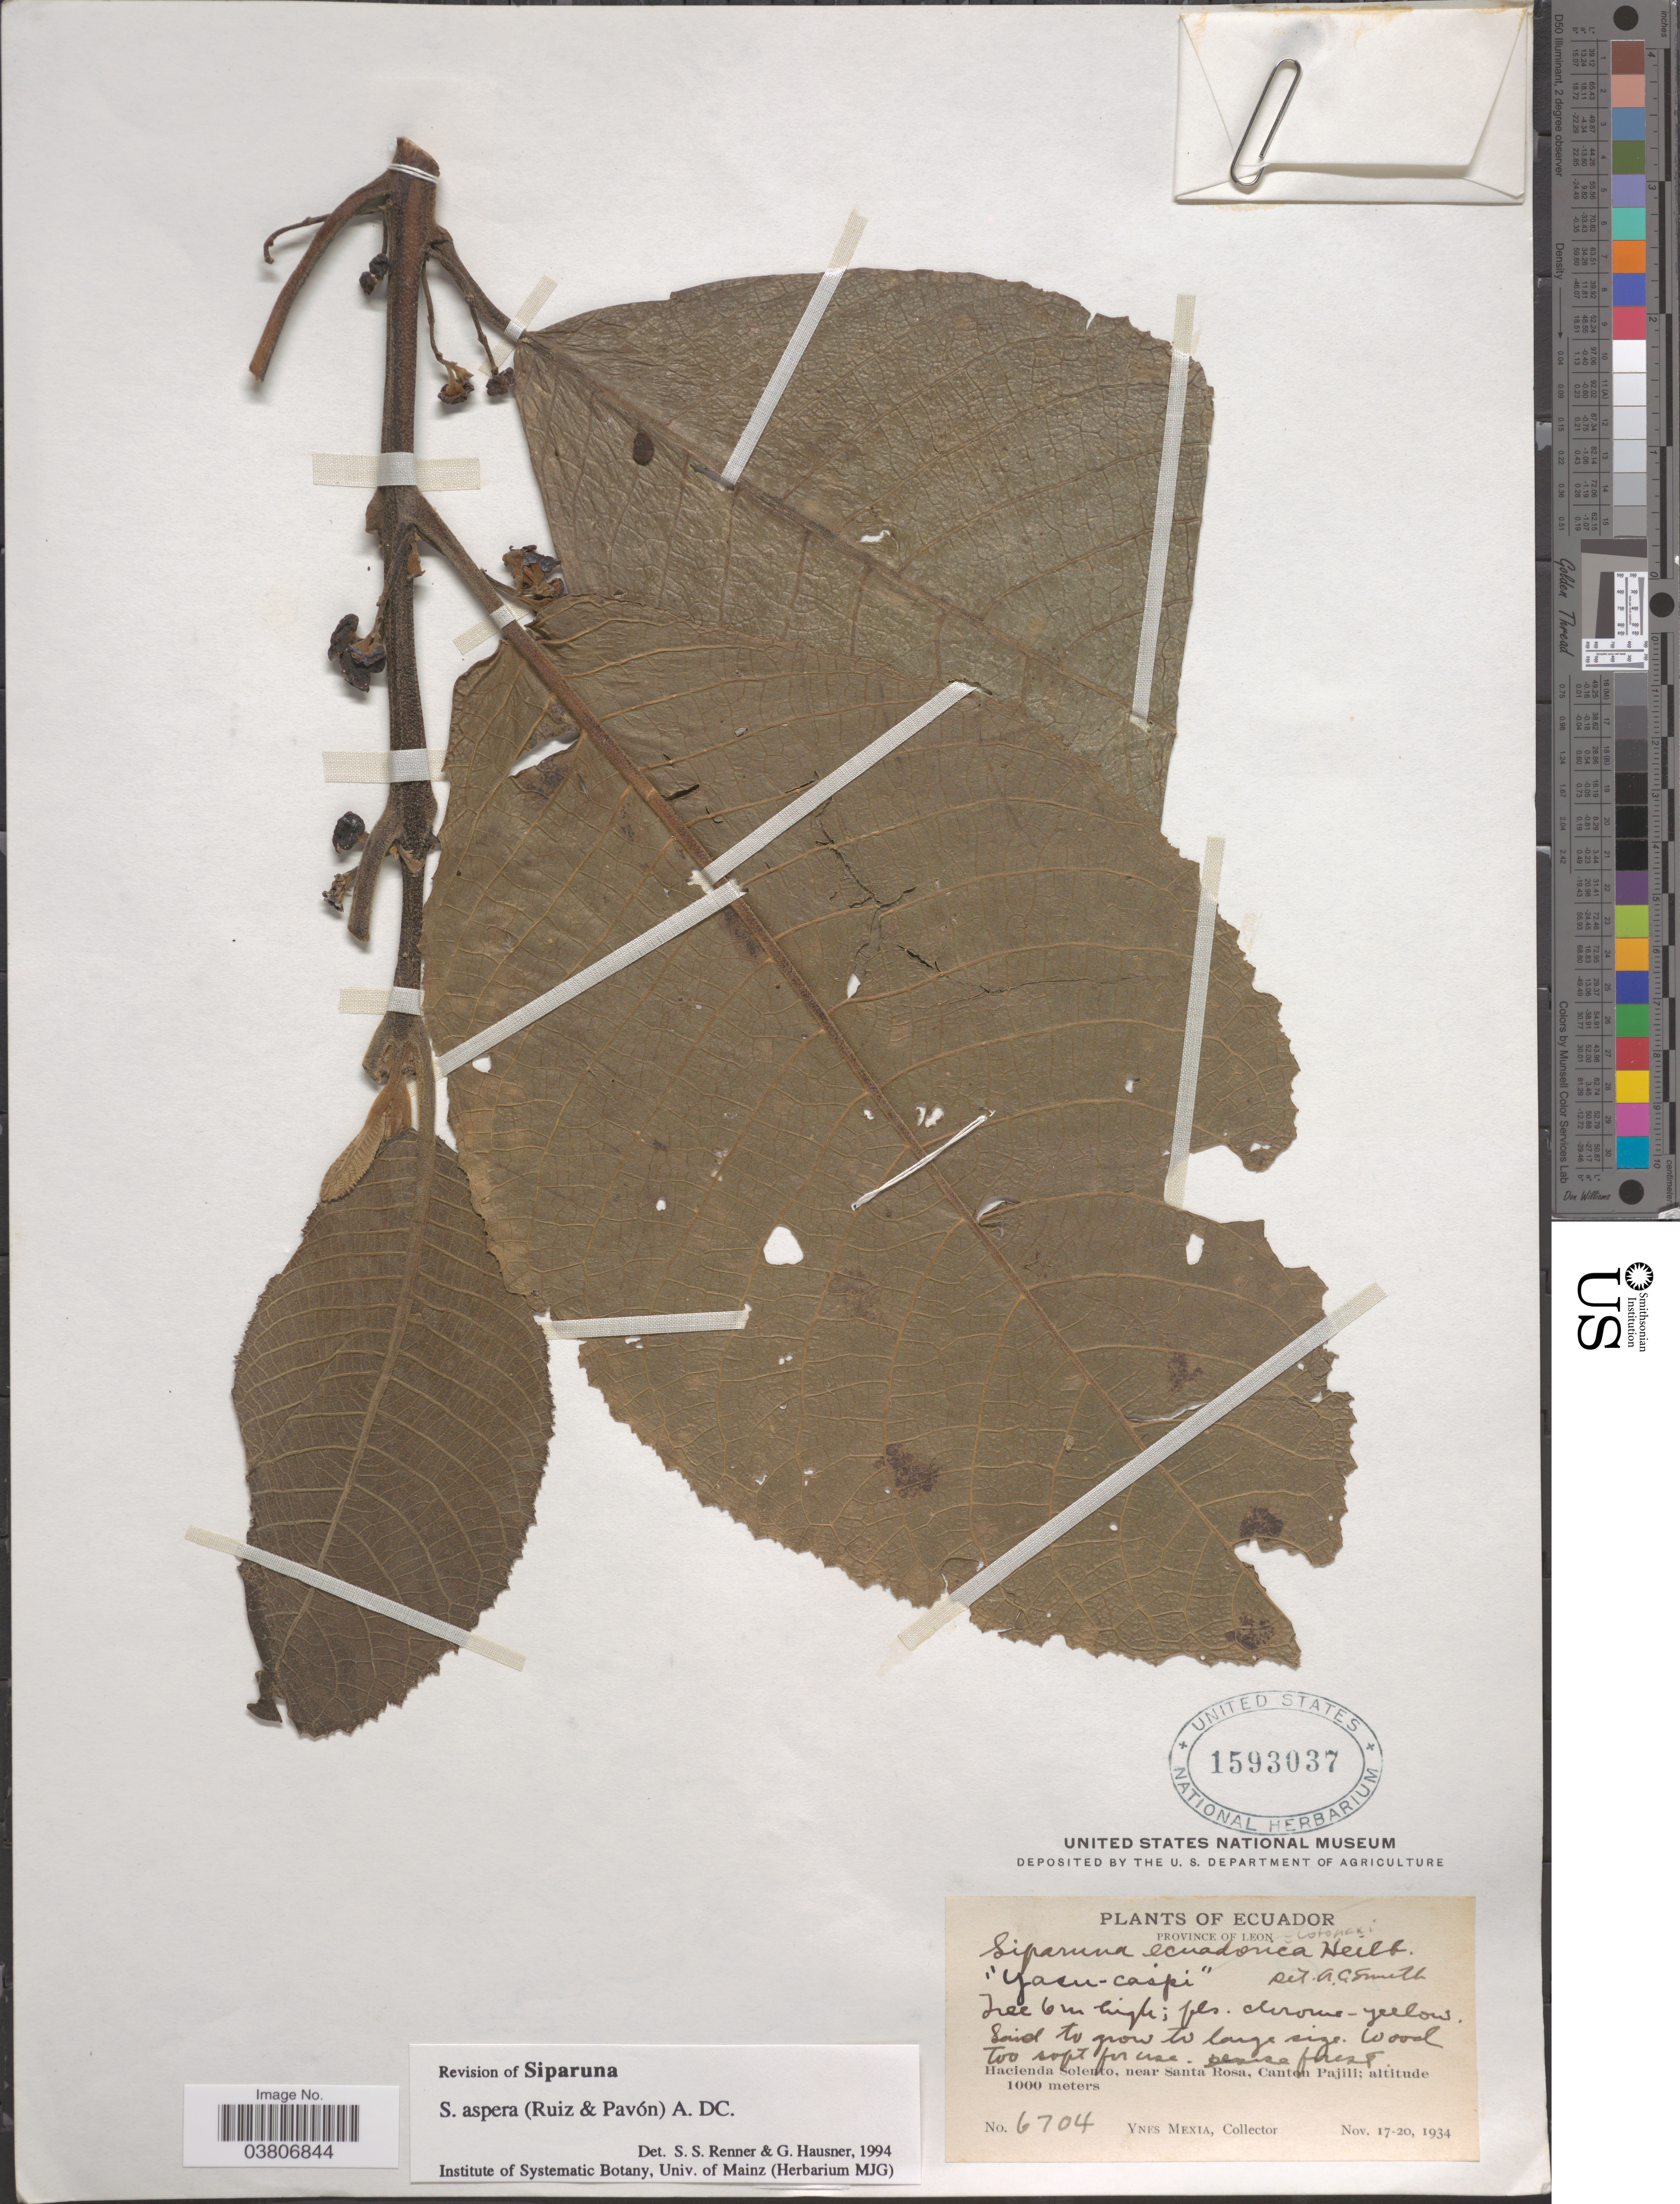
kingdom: Plantae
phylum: Tracheophyta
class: Magnoliopsida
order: Laurales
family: Siparunaceae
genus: Siparuna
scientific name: Siparuna aspera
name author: (Ruiz & Pav.) A. DC.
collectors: Y. Mexia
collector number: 6704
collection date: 1934-11-17/1934-11-20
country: Ecuador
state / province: Cotopaxi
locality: Province of Leon. Hacienda Solento, near Santa Rosa, Canton Pajili.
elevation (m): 1000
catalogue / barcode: US 1593037